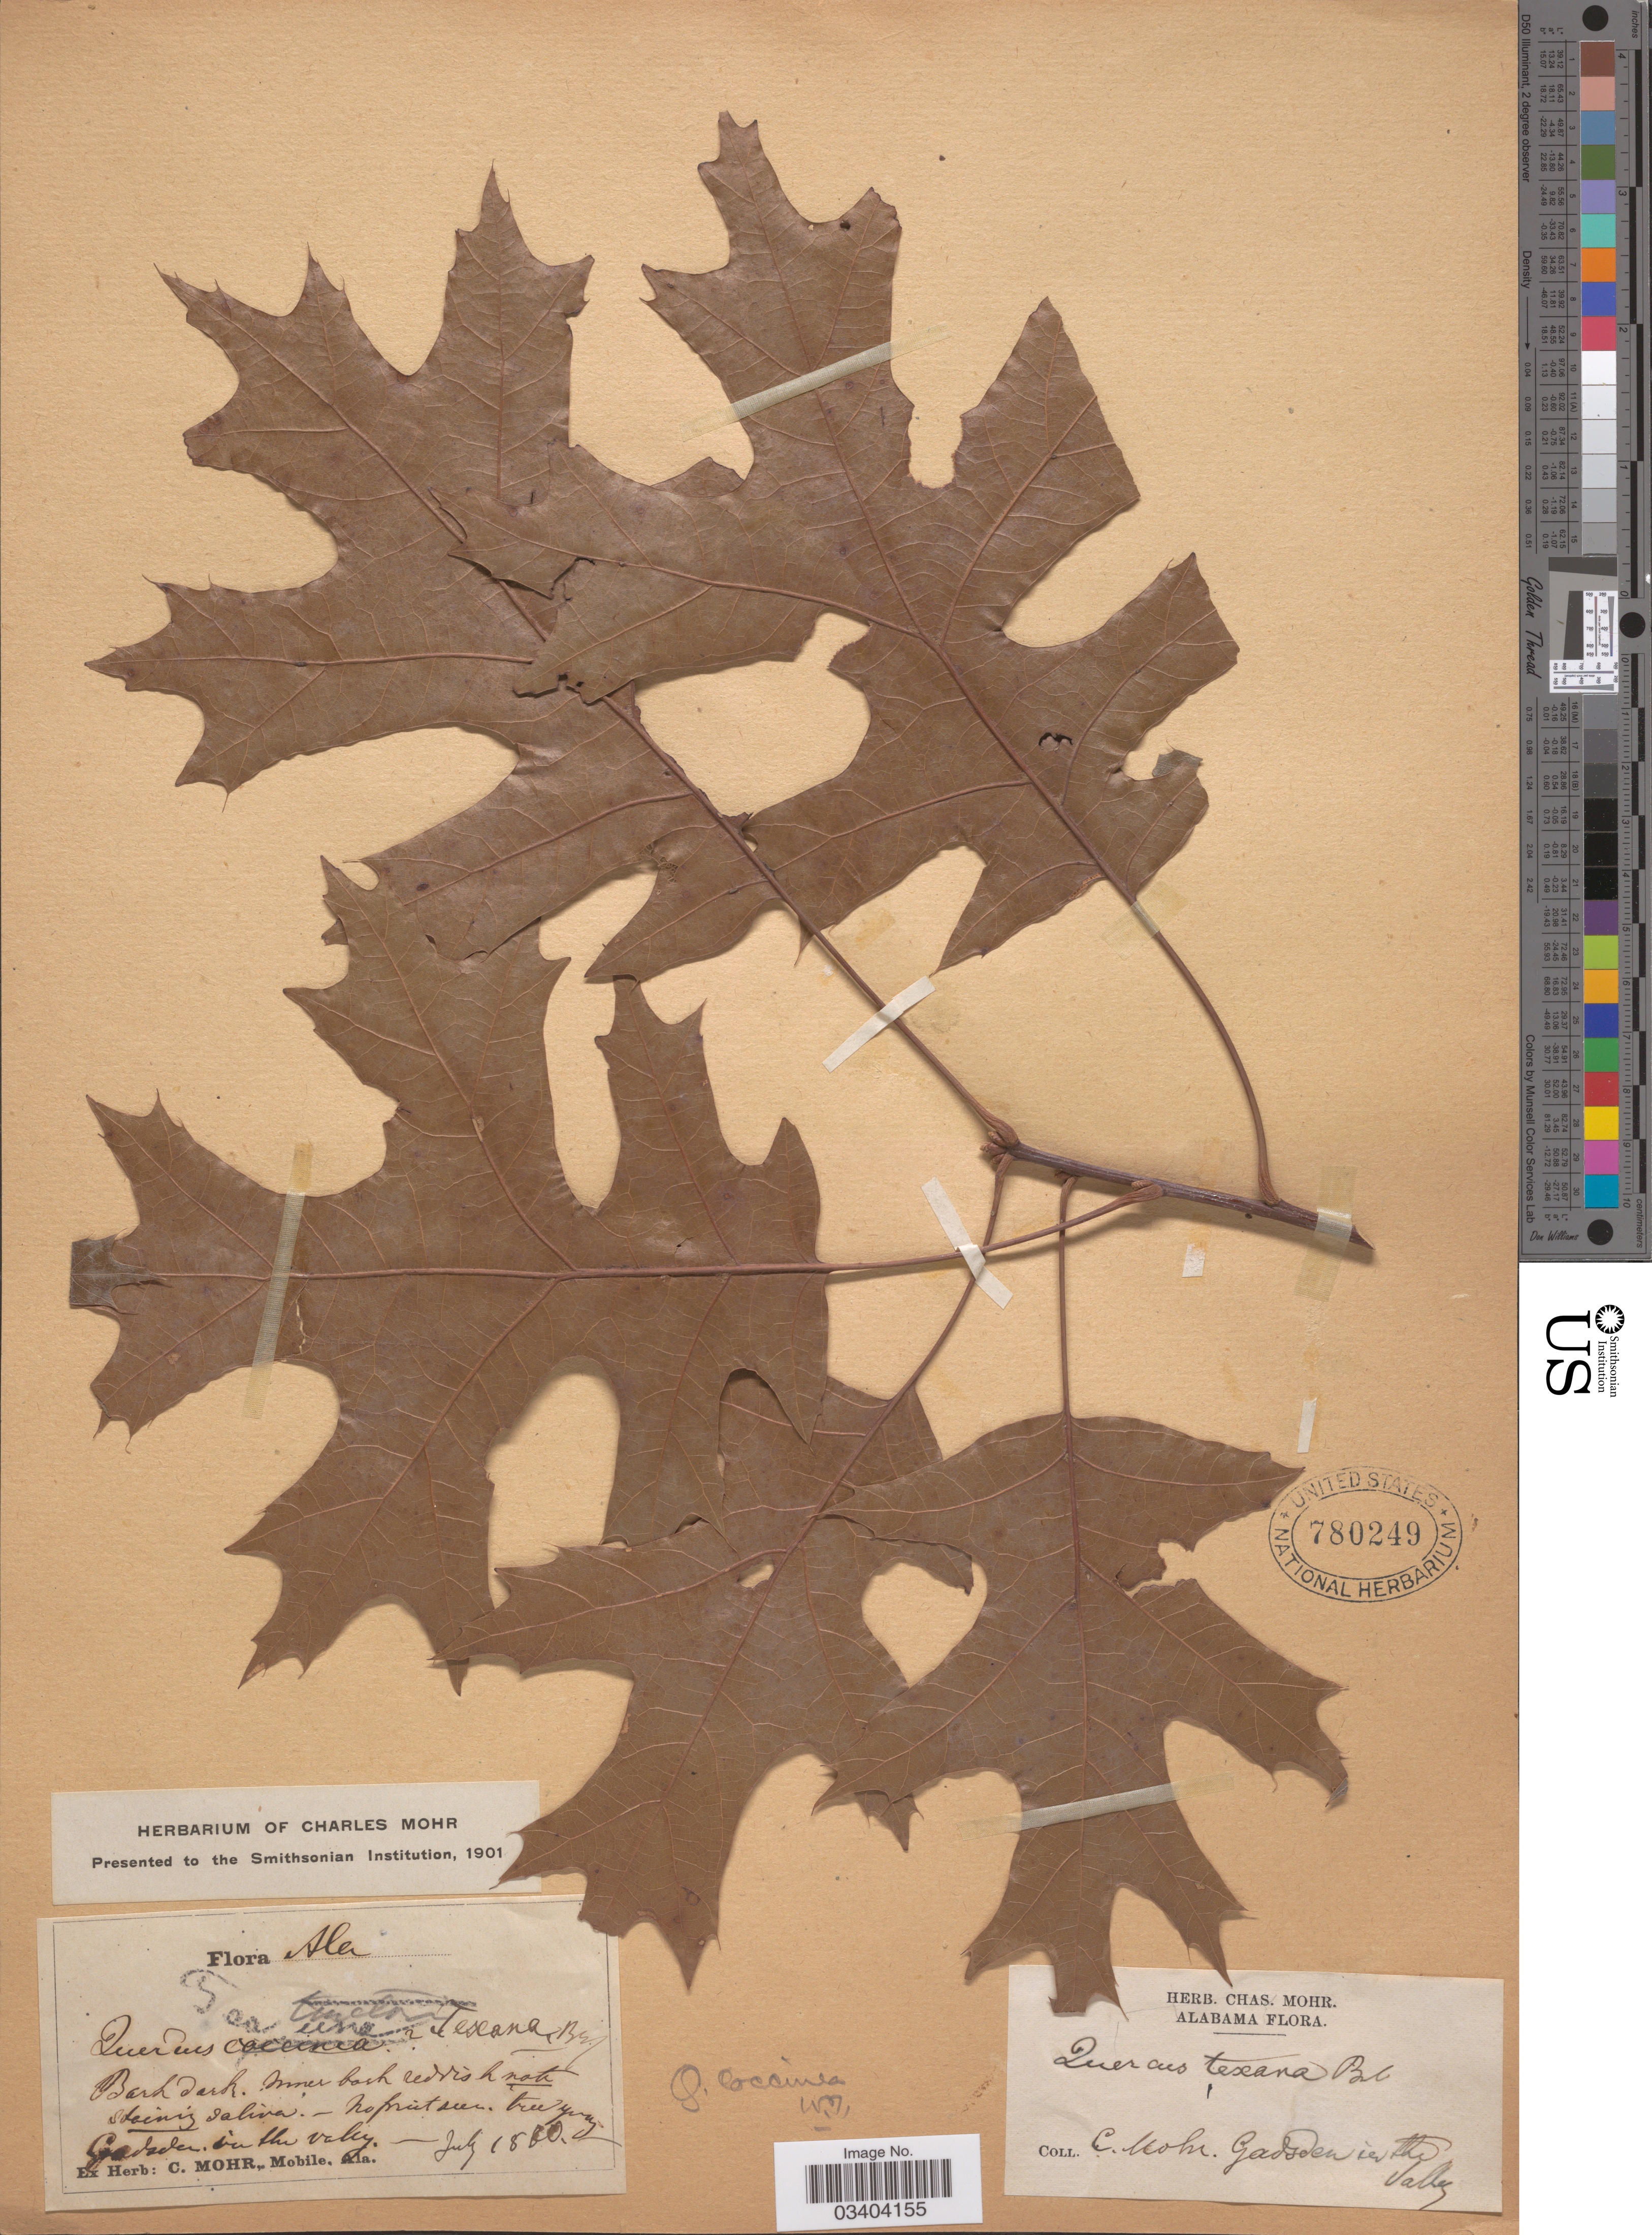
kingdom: Plantae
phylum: Tracheophyta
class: Magnoliopsida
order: Fagales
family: Fagaceae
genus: Quercus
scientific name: Quercus coccinea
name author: Münchh.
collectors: Mohr, C. T. (herbarium)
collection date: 1880-07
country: United States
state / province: Alabama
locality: Gadsden in the valley.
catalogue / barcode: US 780249